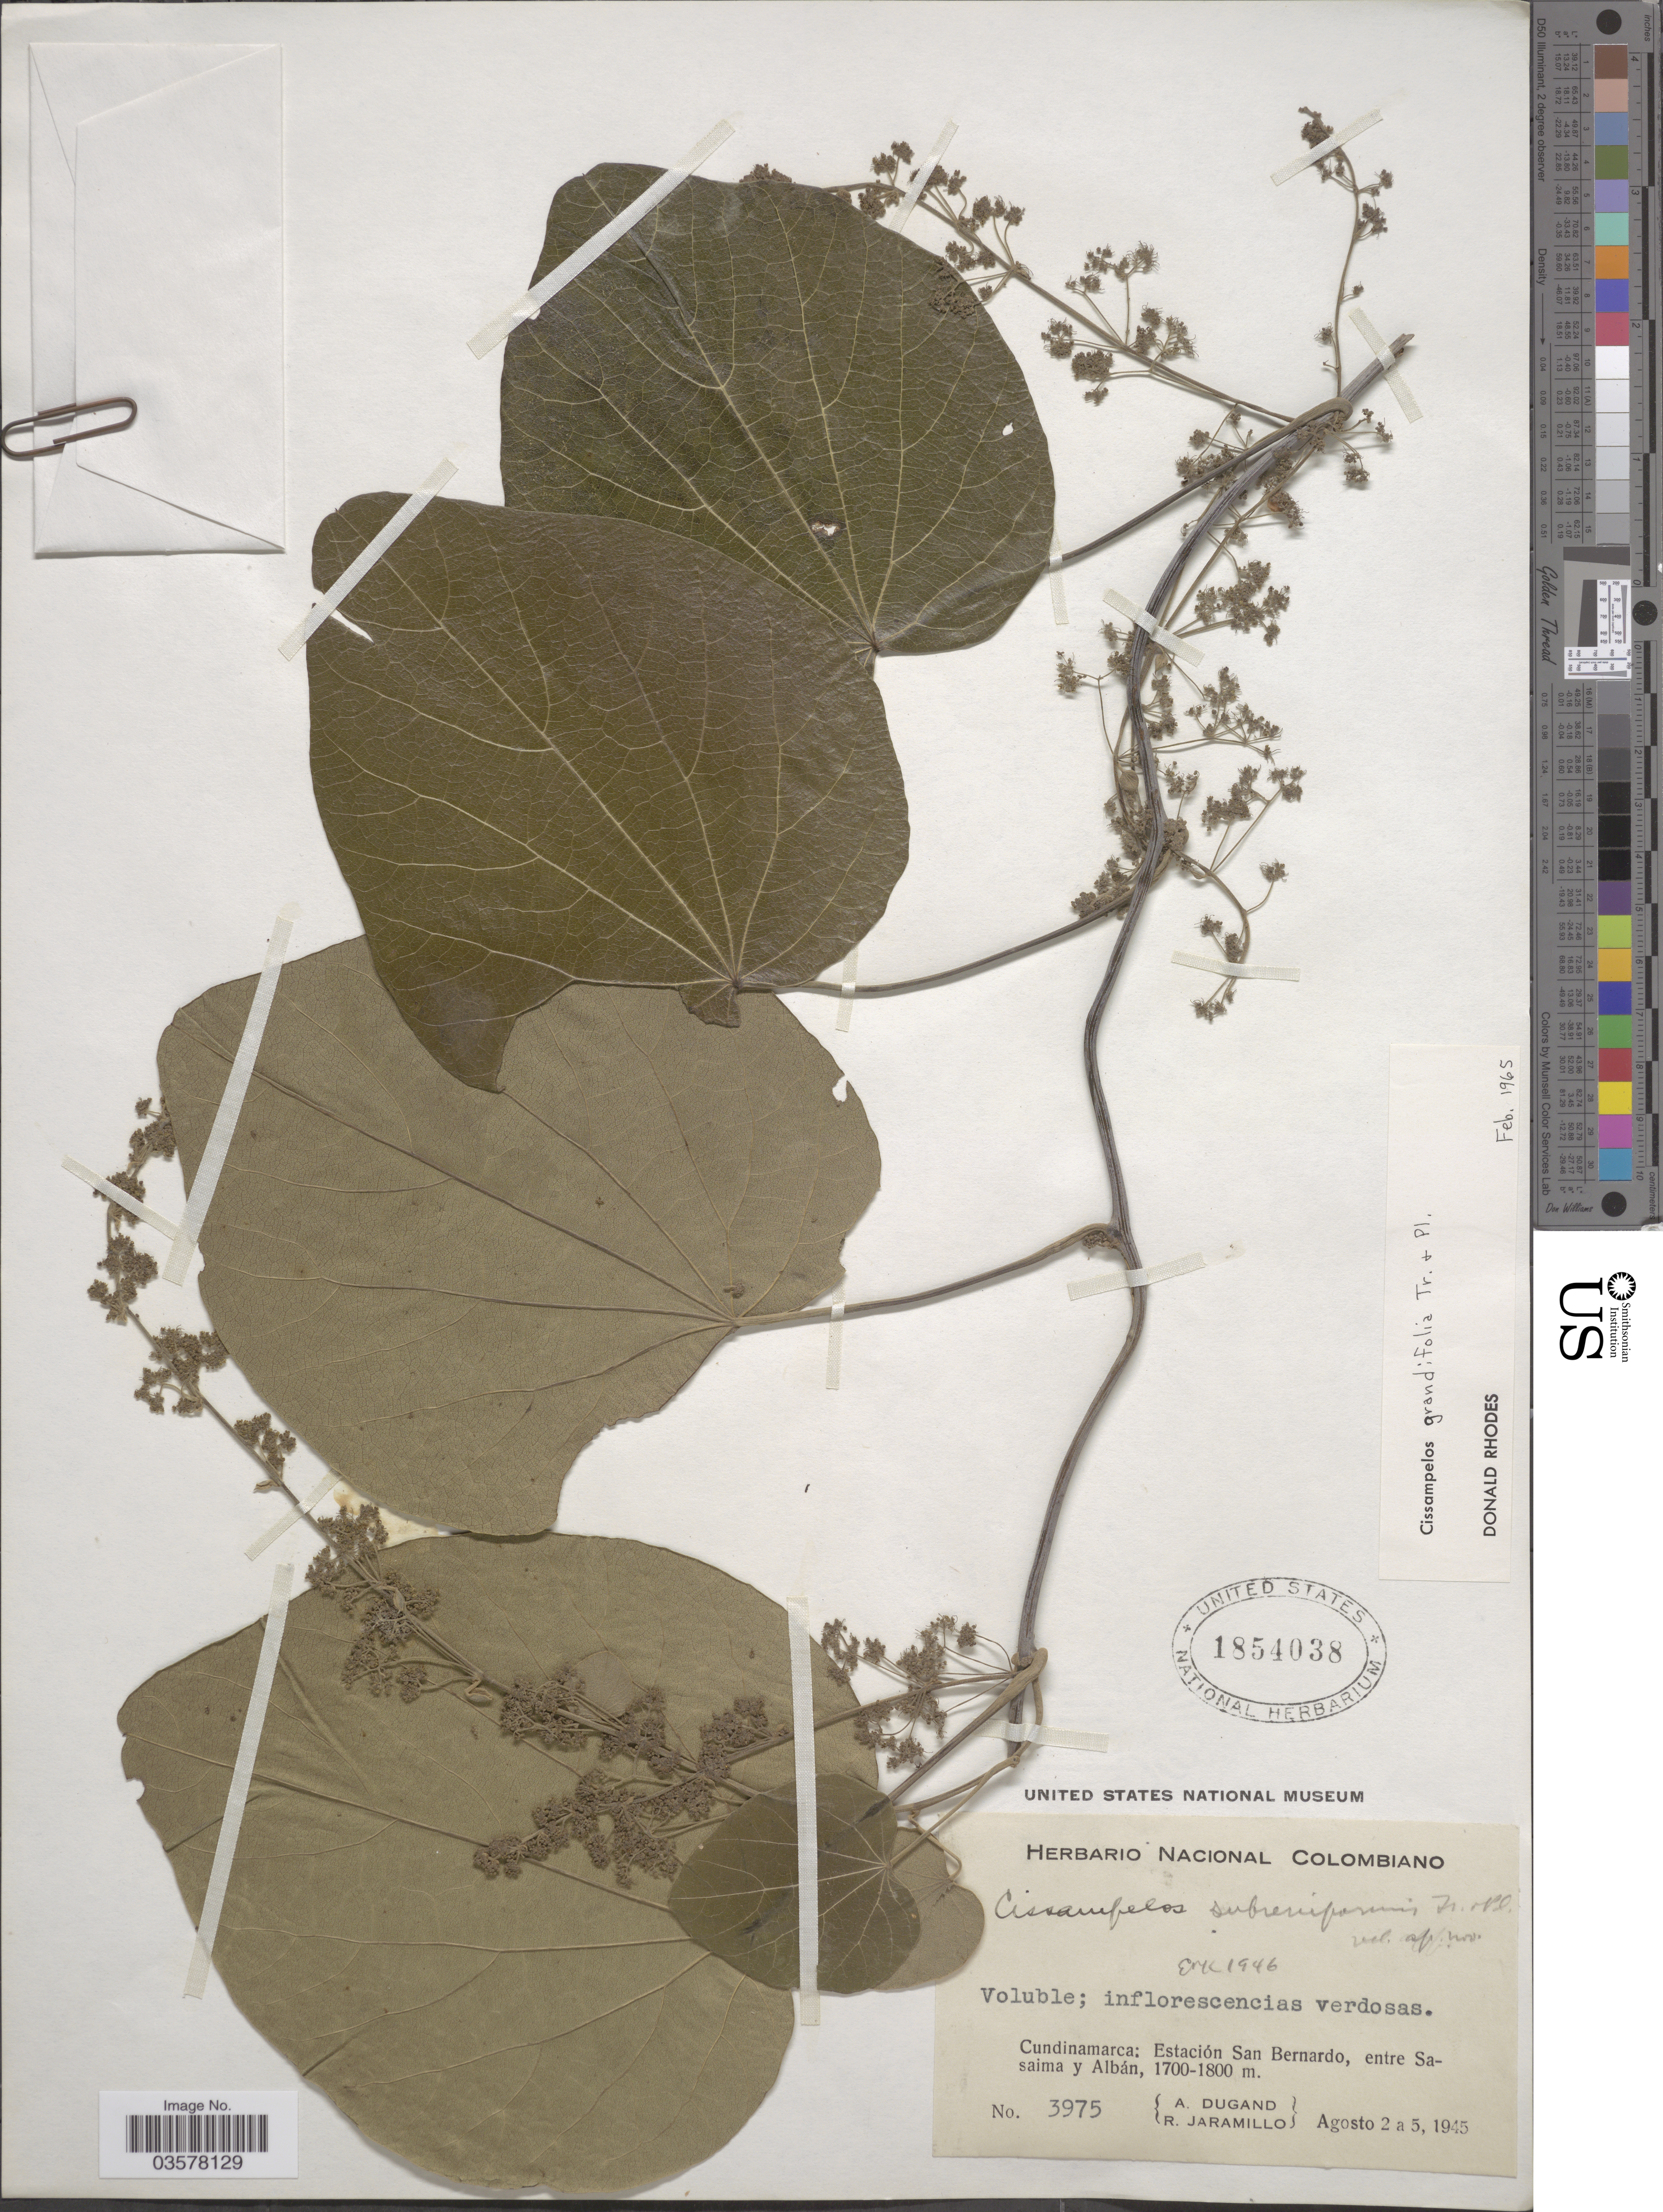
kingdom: Plantae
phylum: Tracheophyta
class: Magnoliopsida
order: Ranunculales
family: Menispermaceae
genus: Cissampelos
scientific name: Cissampelos grandifolia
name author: Triana & Planch.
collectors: A. Dugand & R. Jaramillo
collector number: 3975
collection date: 1945-08-02/1945-08-05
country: Colombia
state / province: Cundinamarca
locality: Estación San Bernardo, entre Sasaima y Albán.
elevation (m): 1700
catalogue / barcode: US 1854038